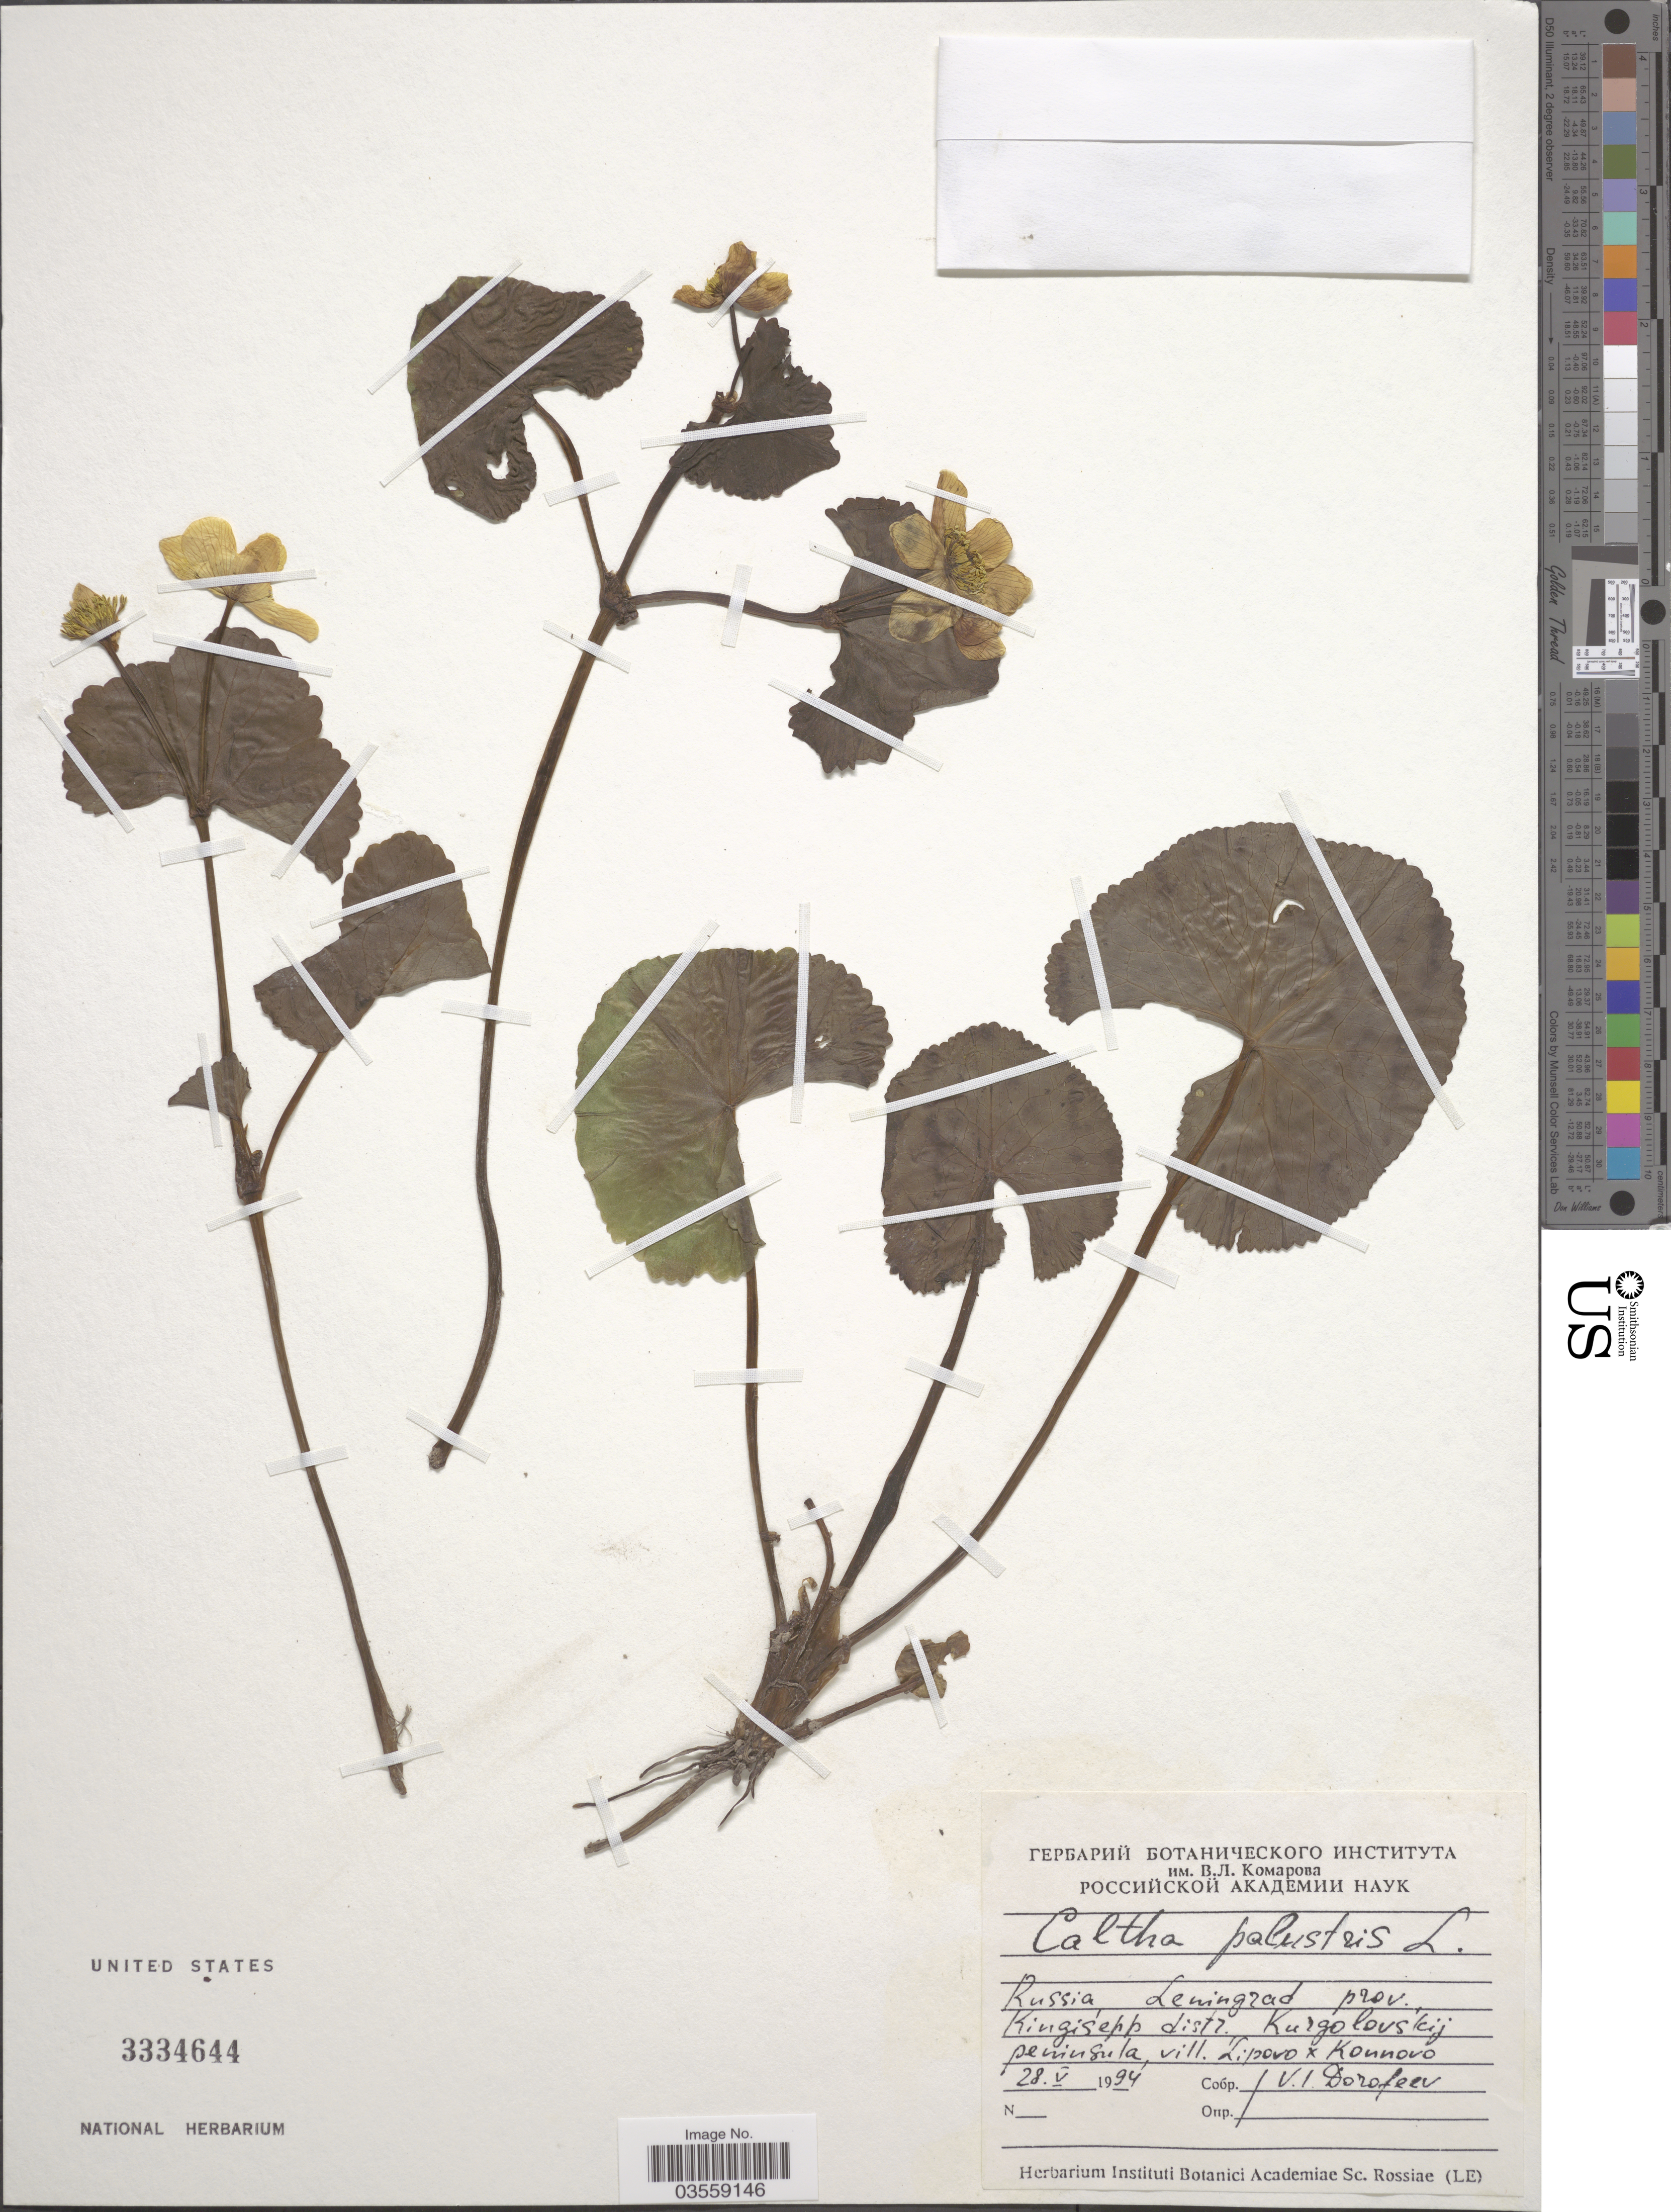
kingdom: Plantae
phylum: Tracheophyta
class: Magnoliopsida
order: Ranunculales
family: Ranunculaceae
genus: Caltha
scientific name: Caltha palustris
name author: L.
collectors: V. Dorofeev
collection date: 1994-05-28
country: Russian Federation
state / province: Leningrad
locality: Kingisepp distr. Kurgolovskij peninsula, vil. Lipovo and Konnovo.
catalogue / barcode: US 3334644